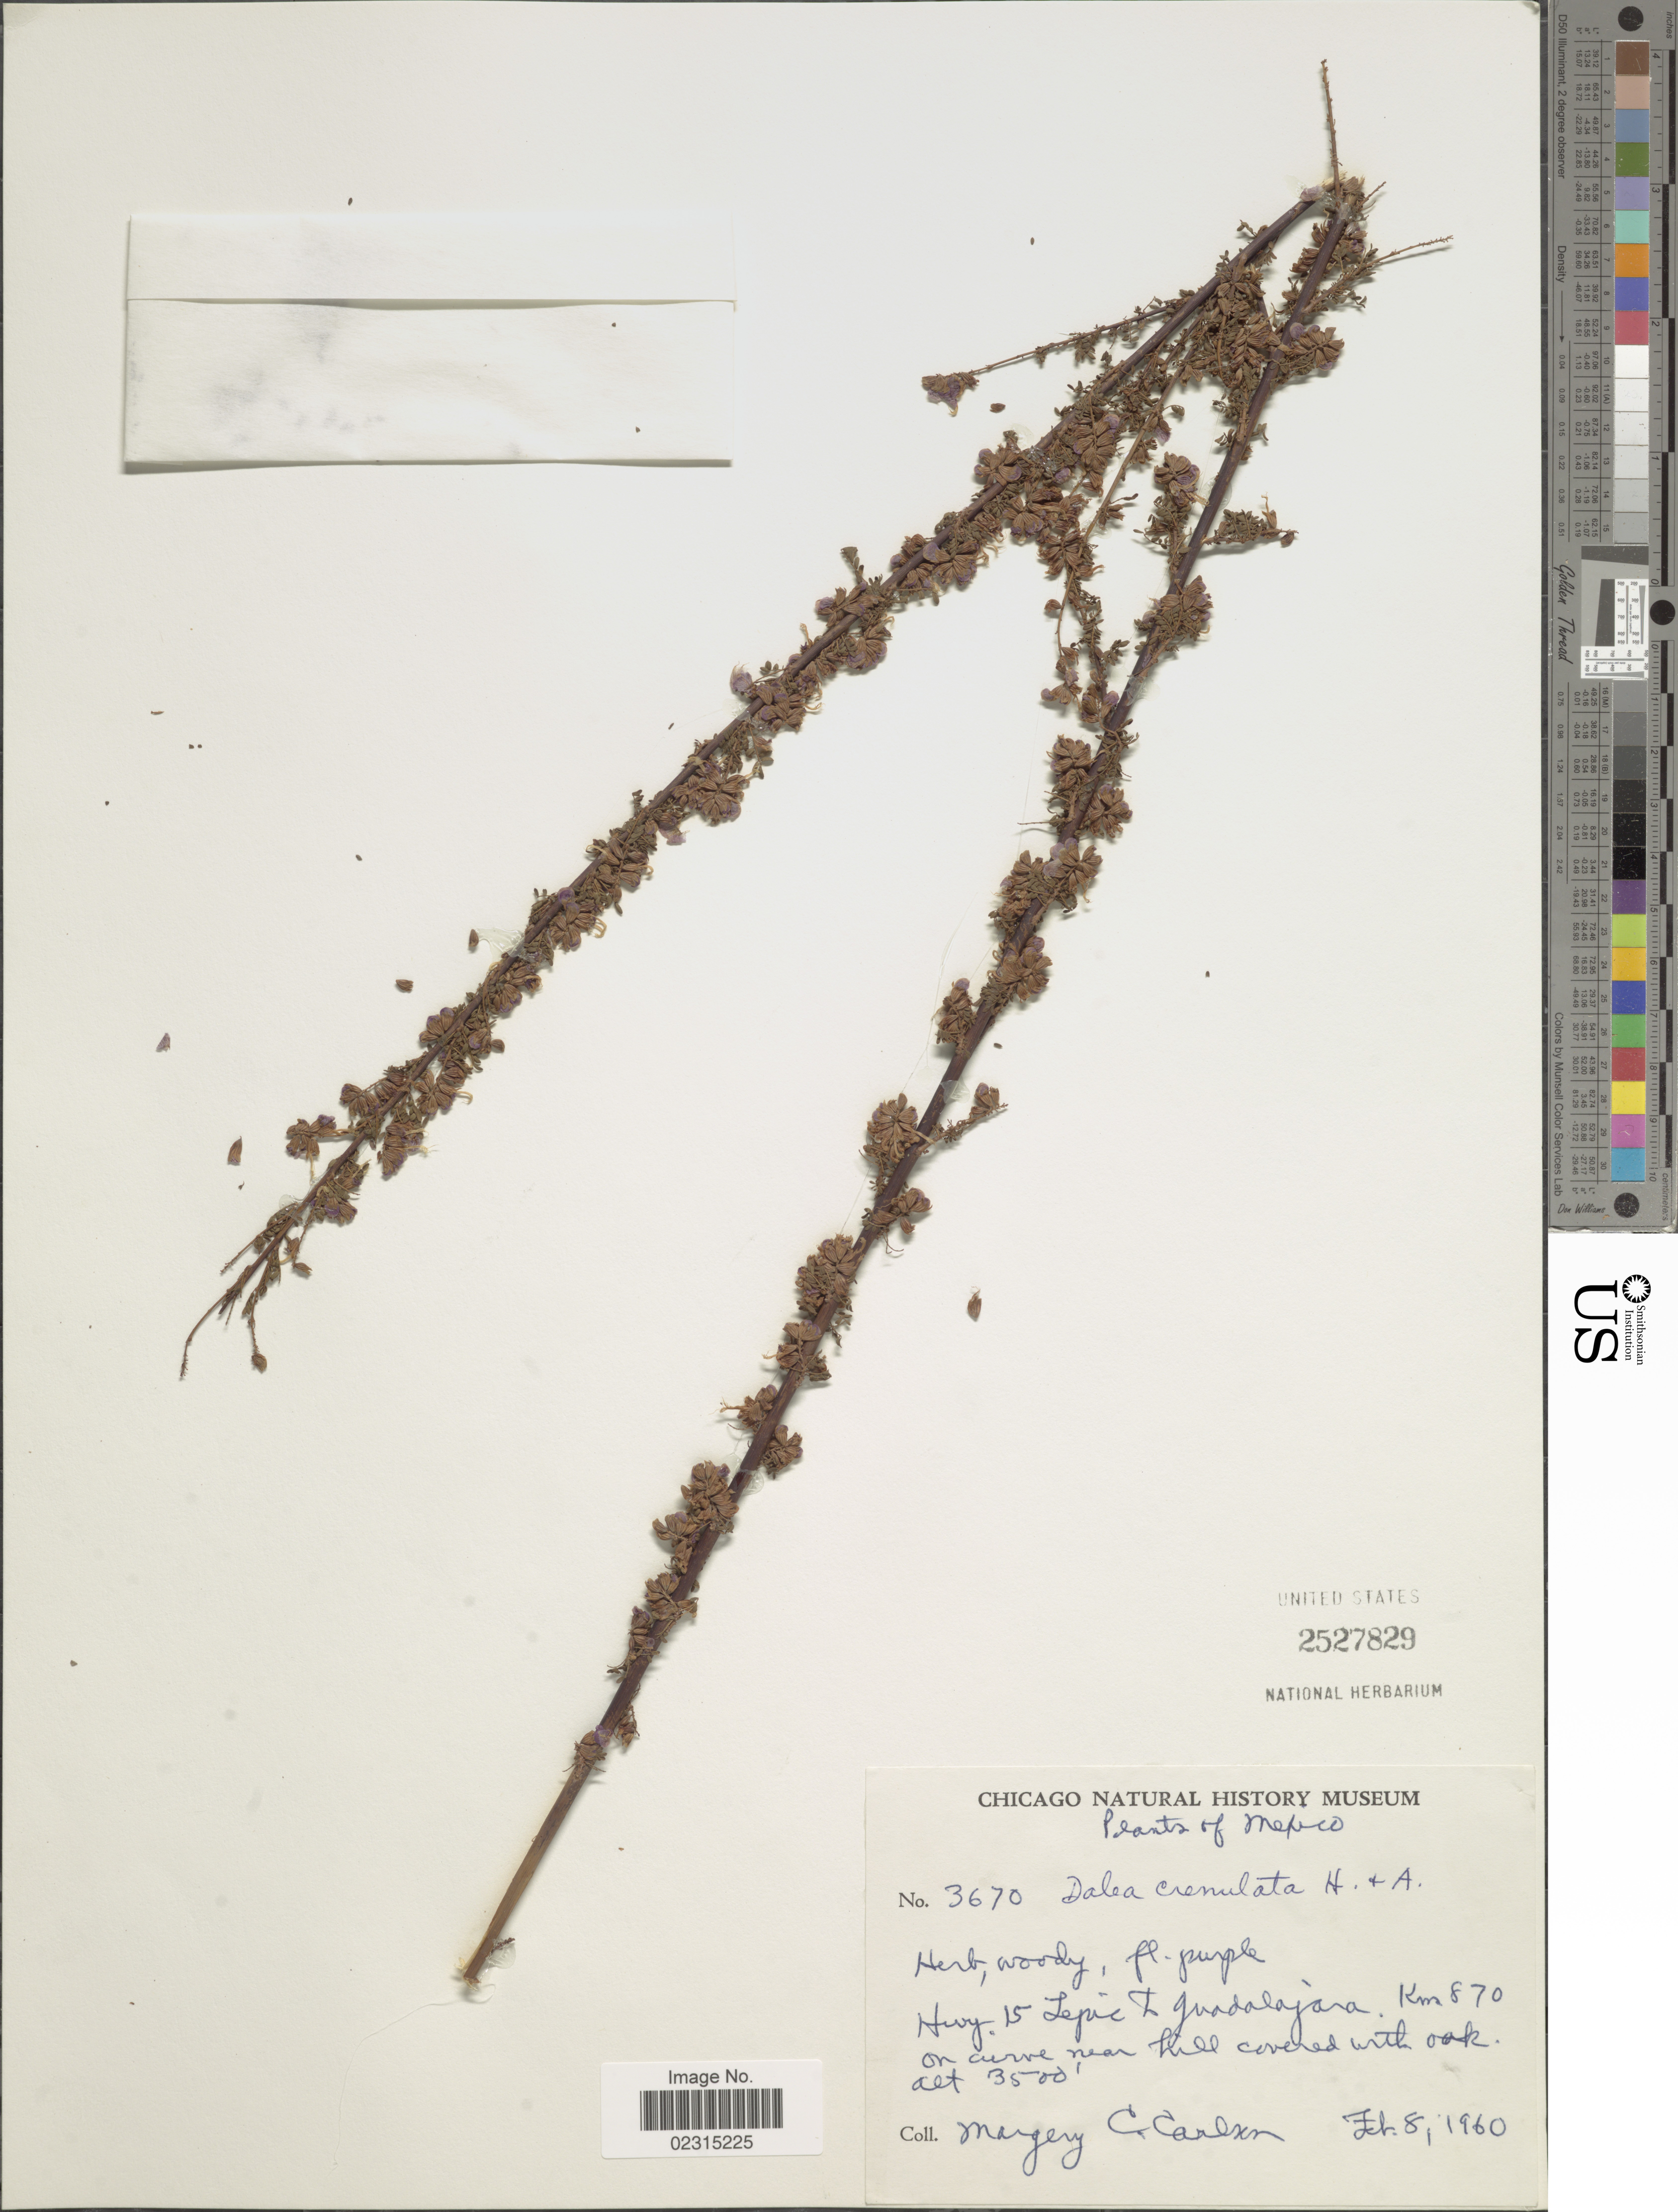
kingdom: Plantae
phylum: Tracheophyta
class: Magnoliopsida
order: Fabales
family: Fabaceae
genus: Marina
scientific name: Marina crenulata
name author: (Hook.) Barneby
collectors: M. C. Carlson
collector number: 3670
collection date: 1960-02-08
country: Mexico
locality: Hwy. 15 Tepic + Guadalajara, Km 870 on curve near hill covered with oak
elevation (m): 1067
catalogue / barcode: US 2527829